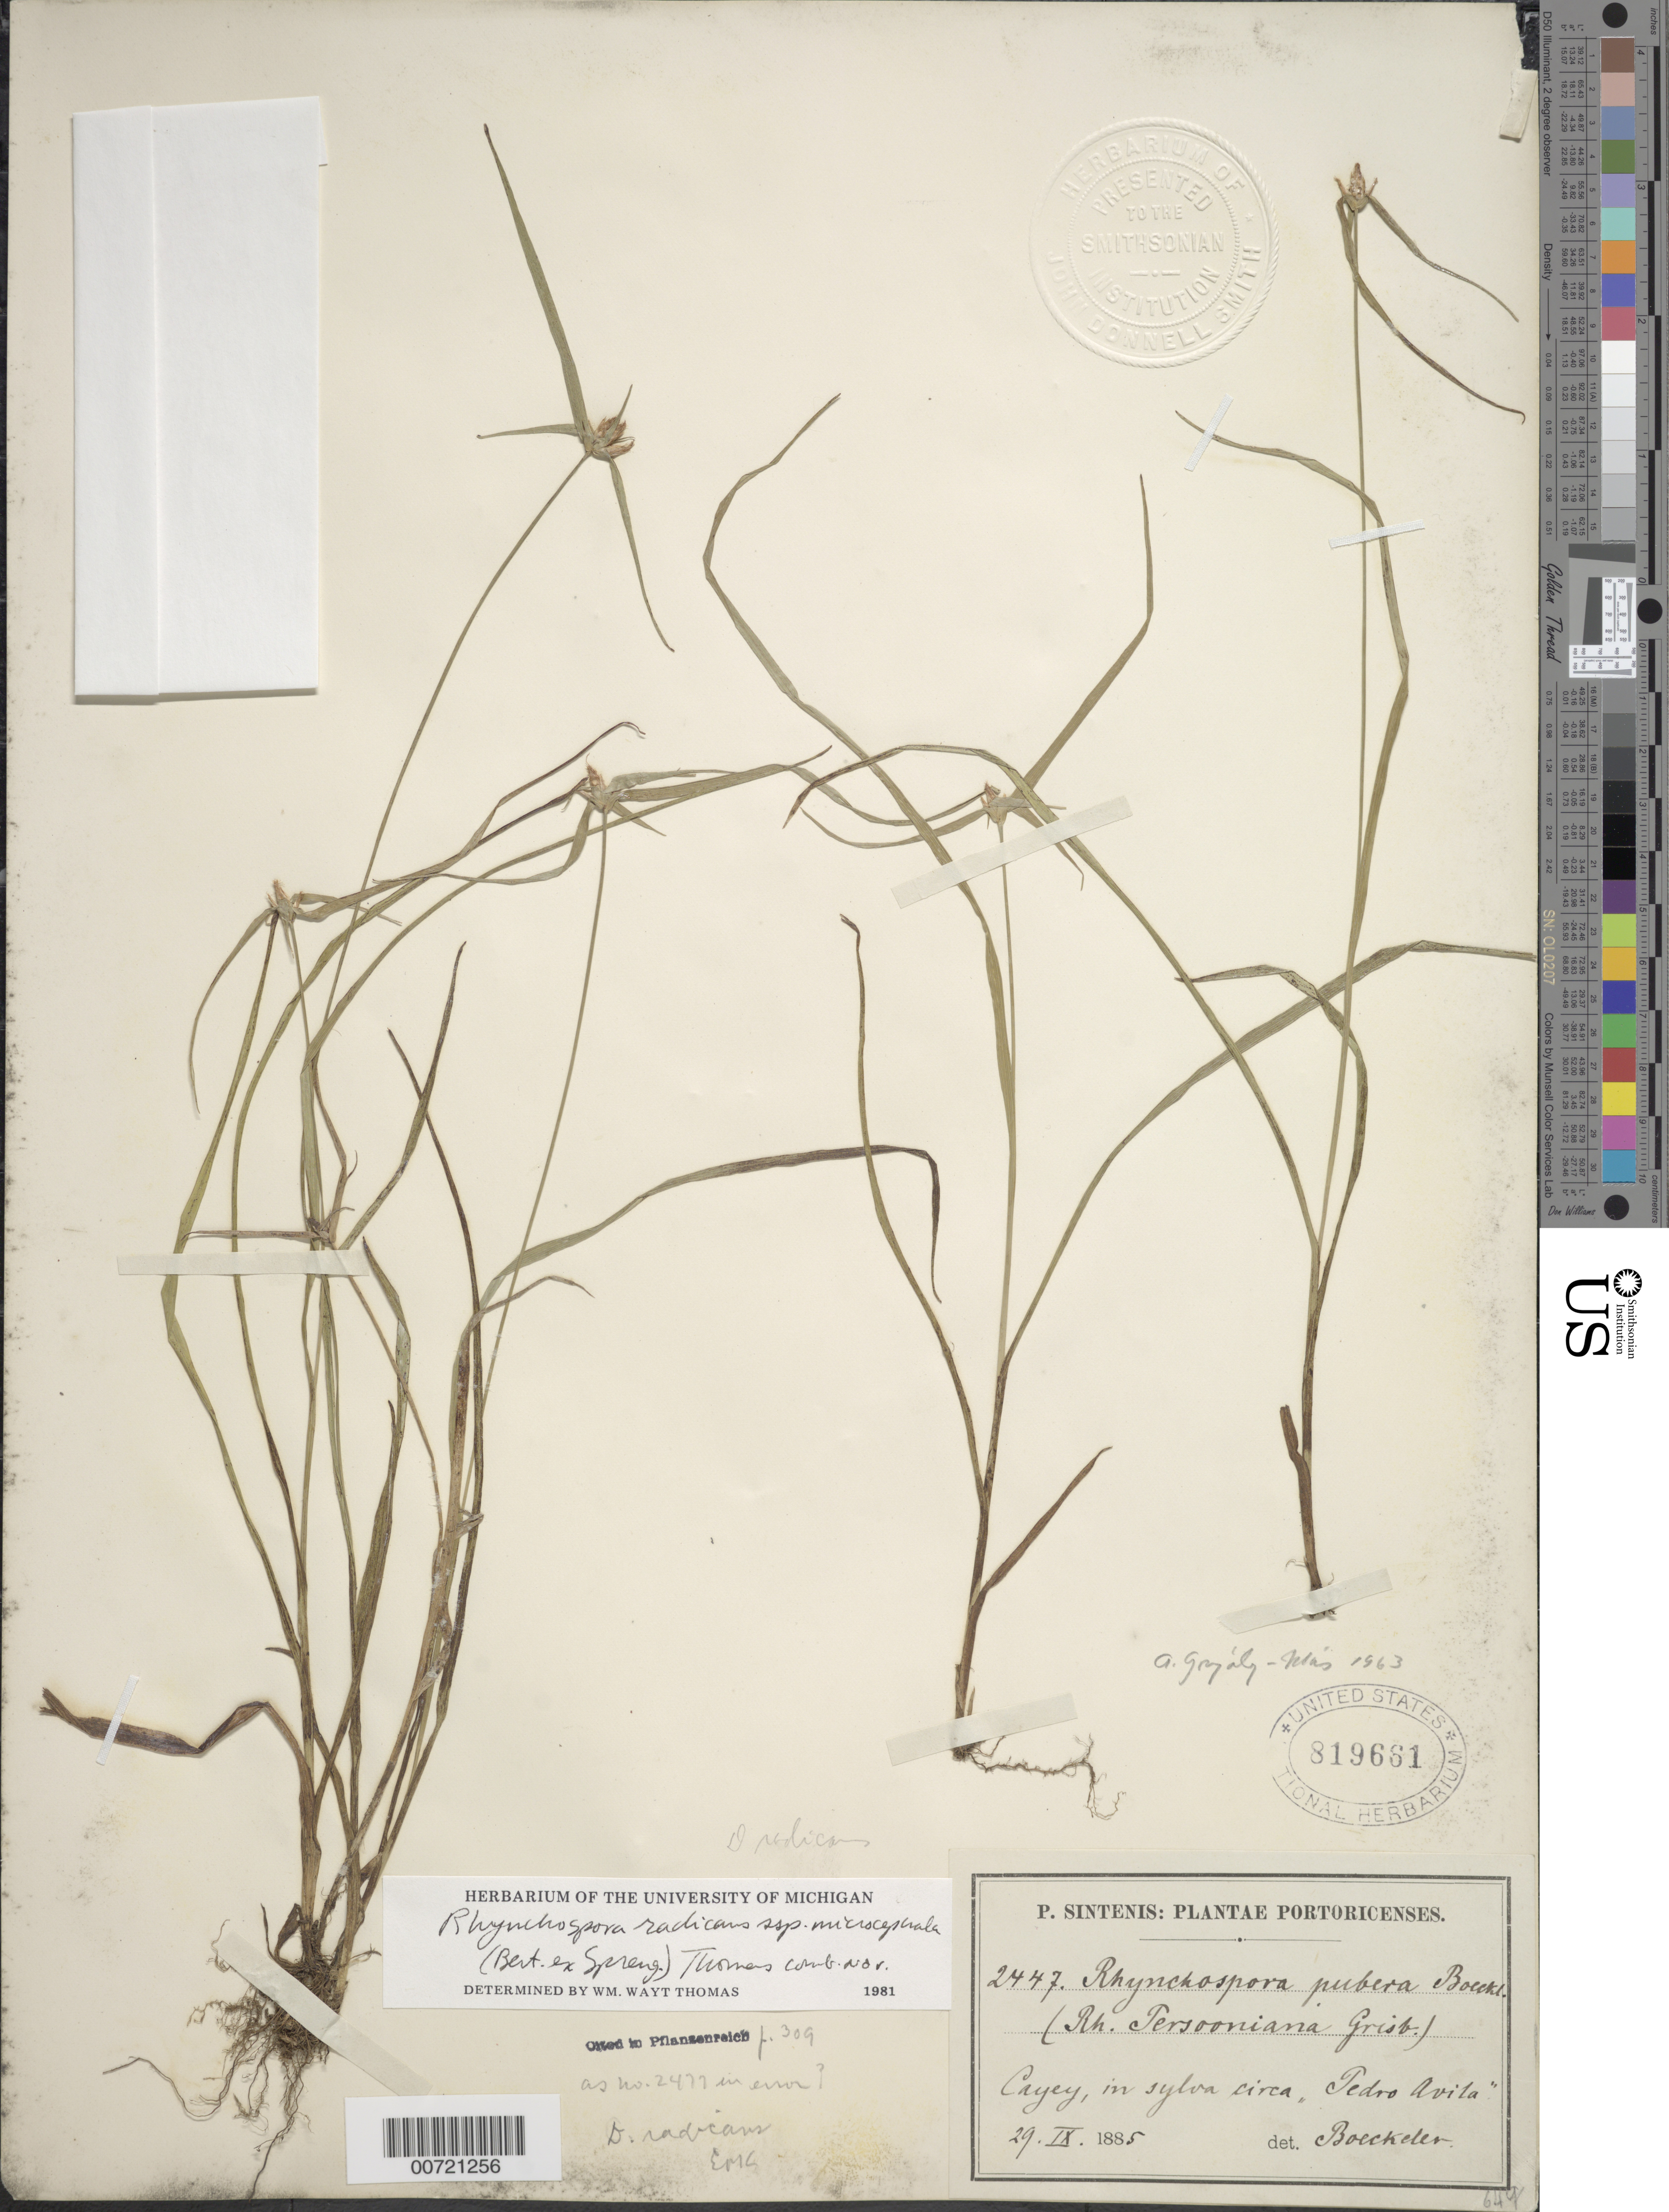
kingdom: Plantae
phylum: Tracheophyta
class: Liliopsida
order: Poales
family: Cyperaceae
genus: Rhynchospora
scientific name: Rhynchospora radicans subsp. microcephala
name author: (Bertero ex Spreng.) W.W. Thomas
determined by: Thomas, W. W.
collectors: P. Sintenis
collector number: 2447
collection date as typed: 29 Sep 1885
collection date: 1885-09-29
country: Puerto Rico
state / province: Cayey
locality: Cayey.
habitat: In sylva circa Pedro Avila.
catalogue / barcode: US 819661